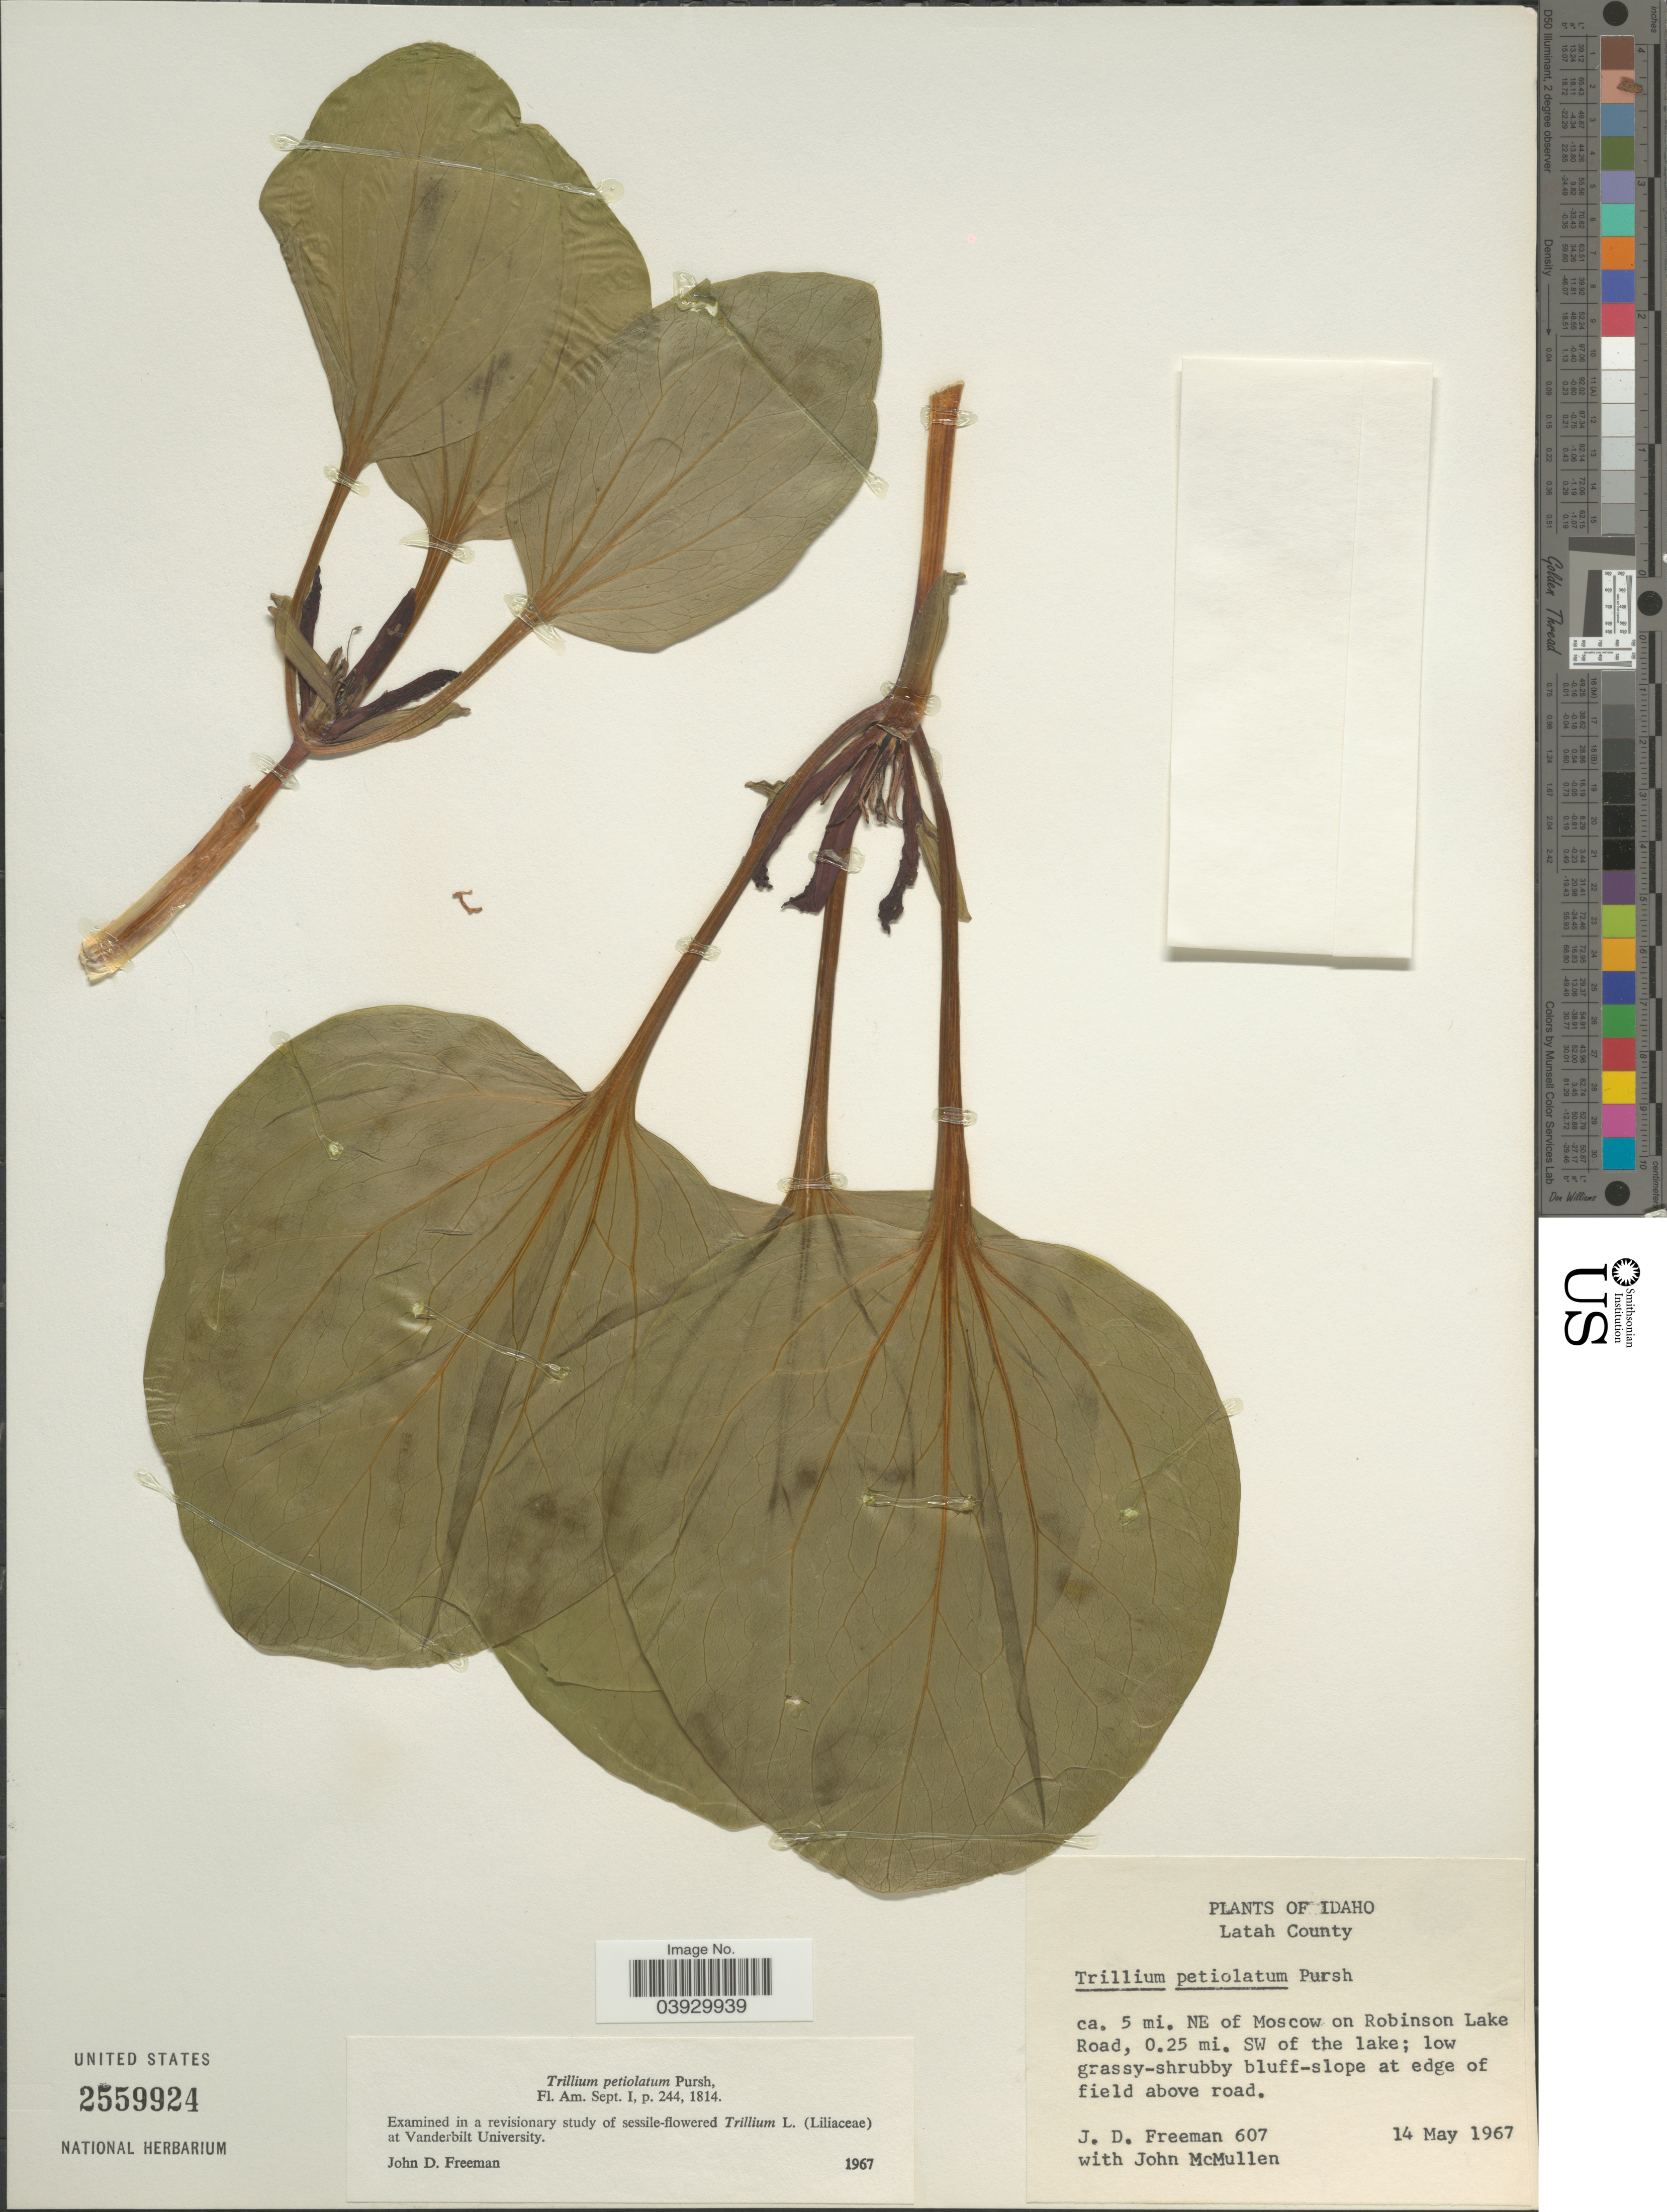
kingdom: Plantae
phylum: Tracheophyta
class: Liliopsida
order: Liliales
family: Melanthiaceae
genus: Trillium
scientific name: Trillium petiolatum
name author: Pursh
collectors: J. Freeman & J. McMullen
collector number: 607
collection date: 1967-05-14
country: United States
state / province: Idaho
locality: Latah County. Ca. 5 mi. NE of Moscow on Robinson Lake Road, 0.25 mi. SW of the lake.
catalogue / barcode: US 2559924